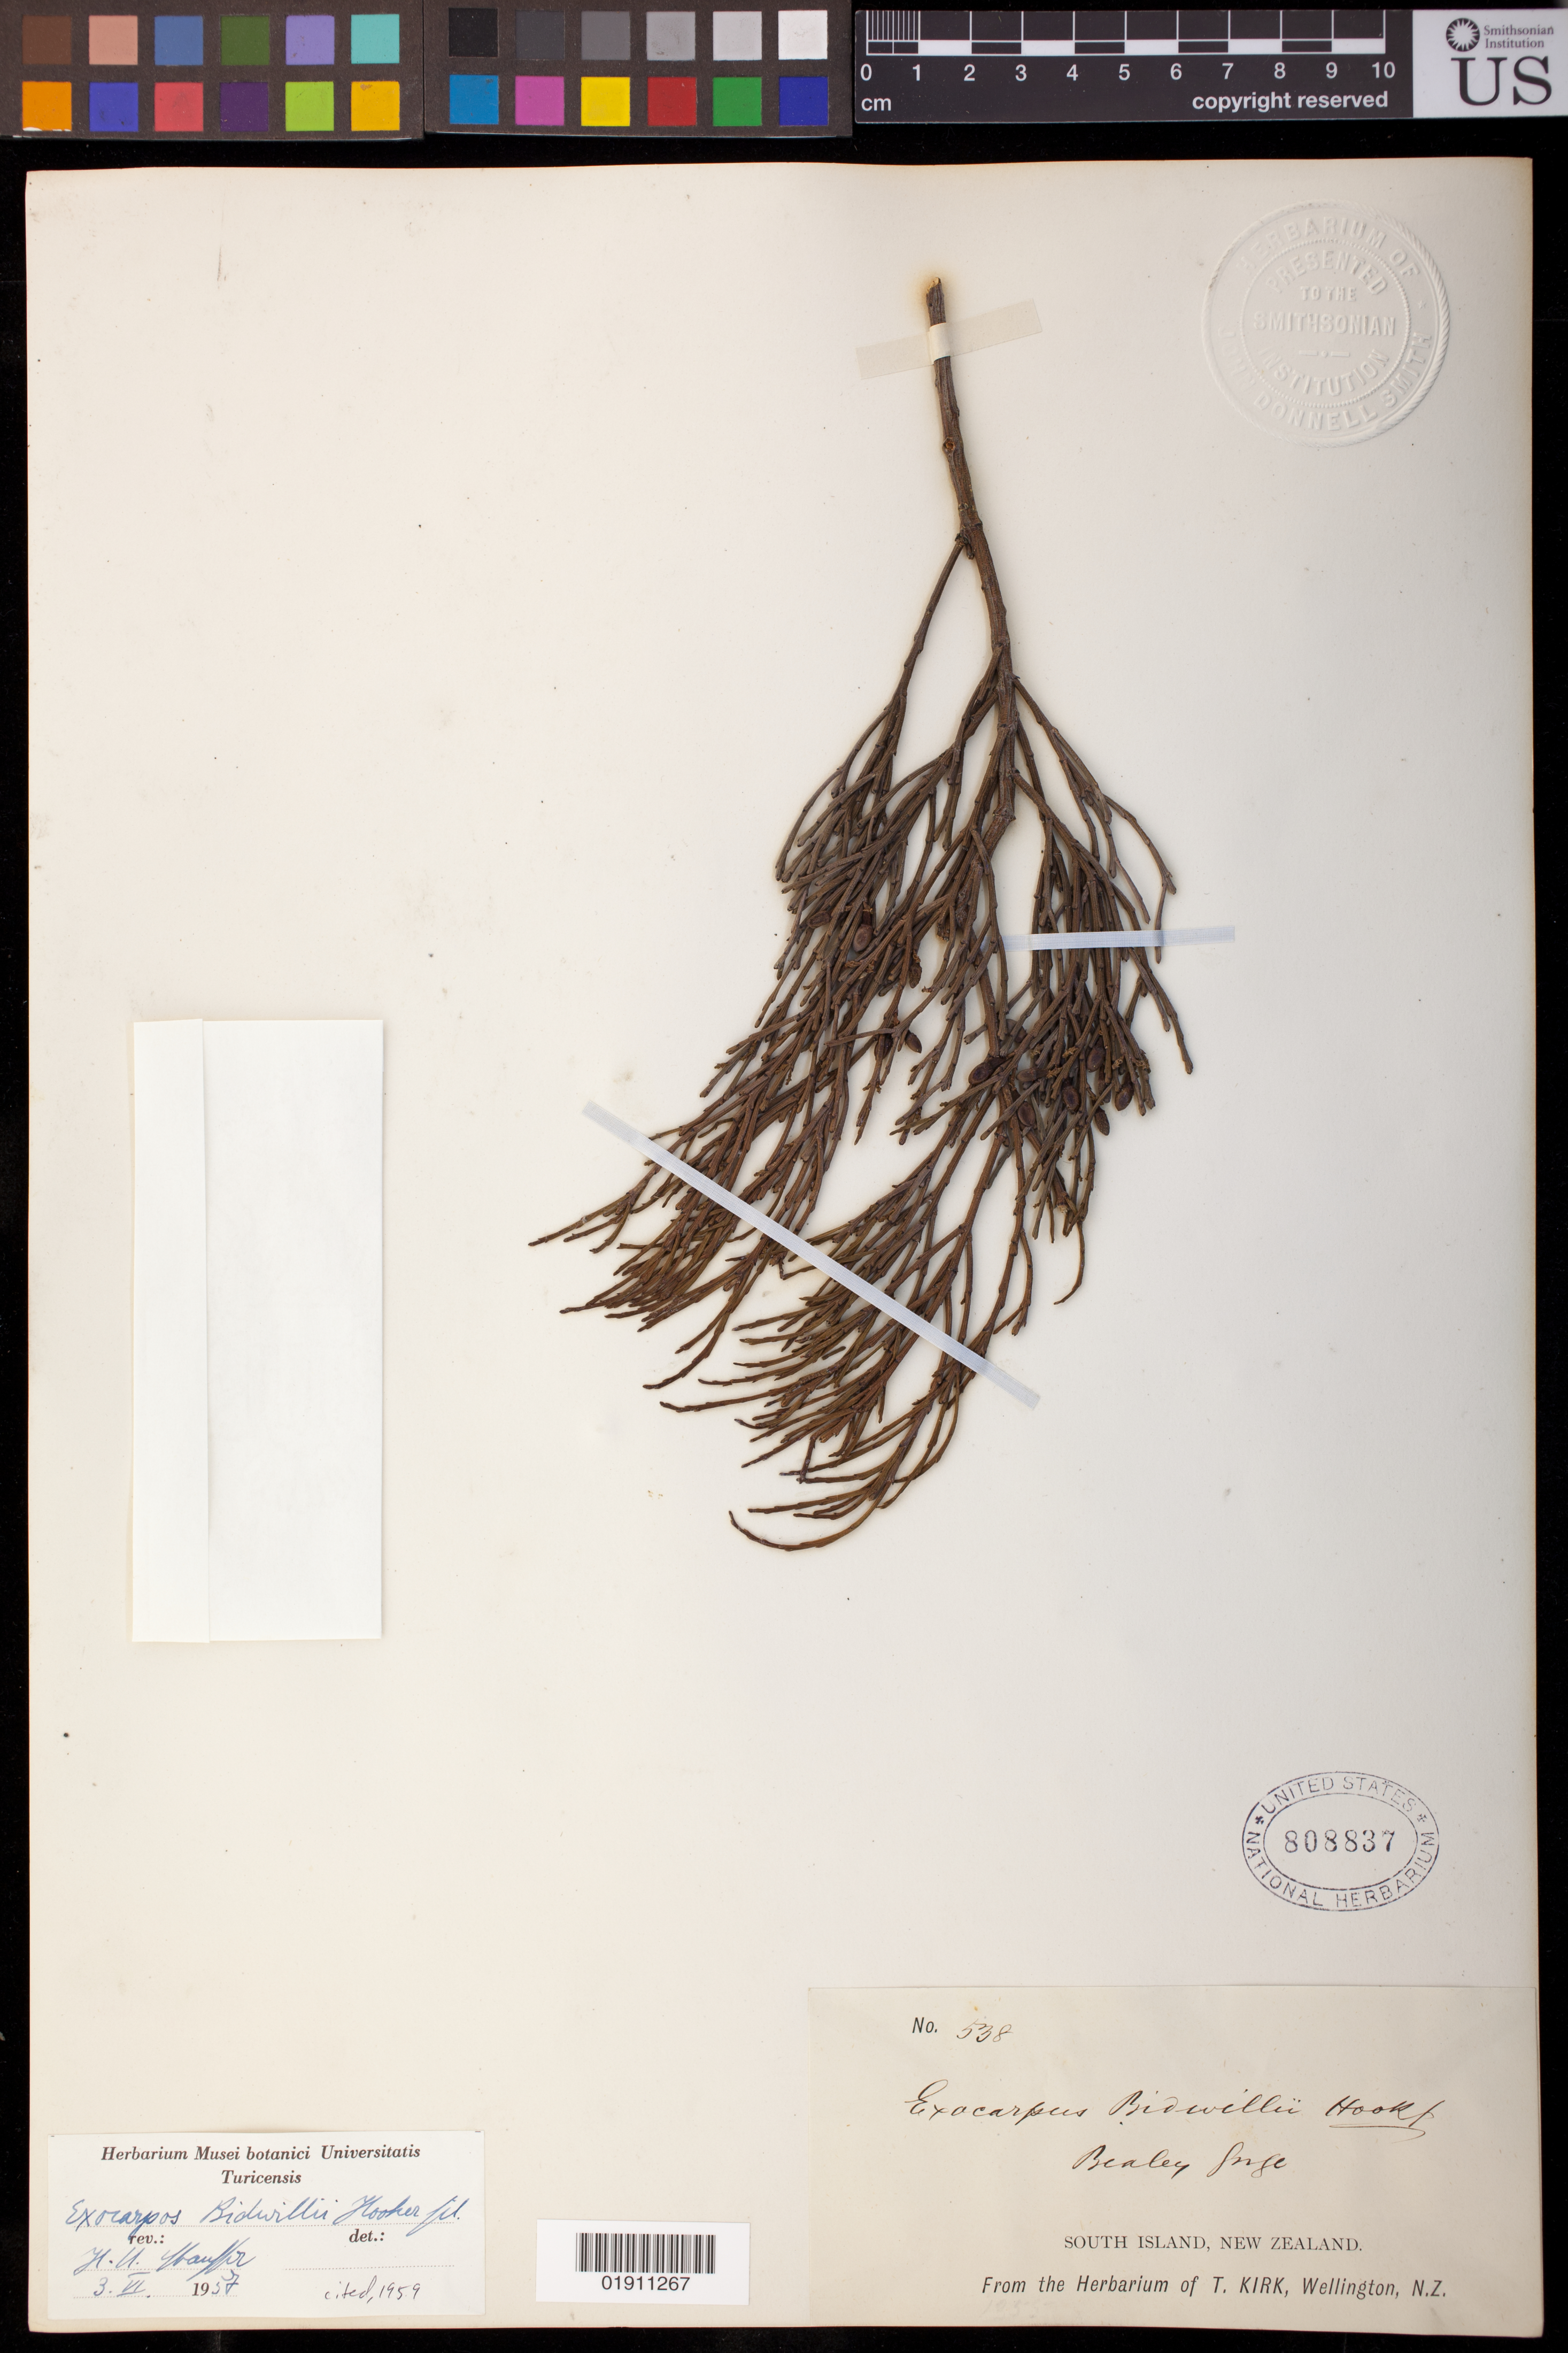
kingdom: Plantae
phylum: Tracheophyta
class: Magnoliopsida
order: Santalales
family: Santalaceae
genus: Exocarpos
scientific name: Exocarpos bidwillii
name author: Hook. f.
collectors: T. Kirk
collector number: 538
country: New Zealand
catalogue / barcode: US 808837